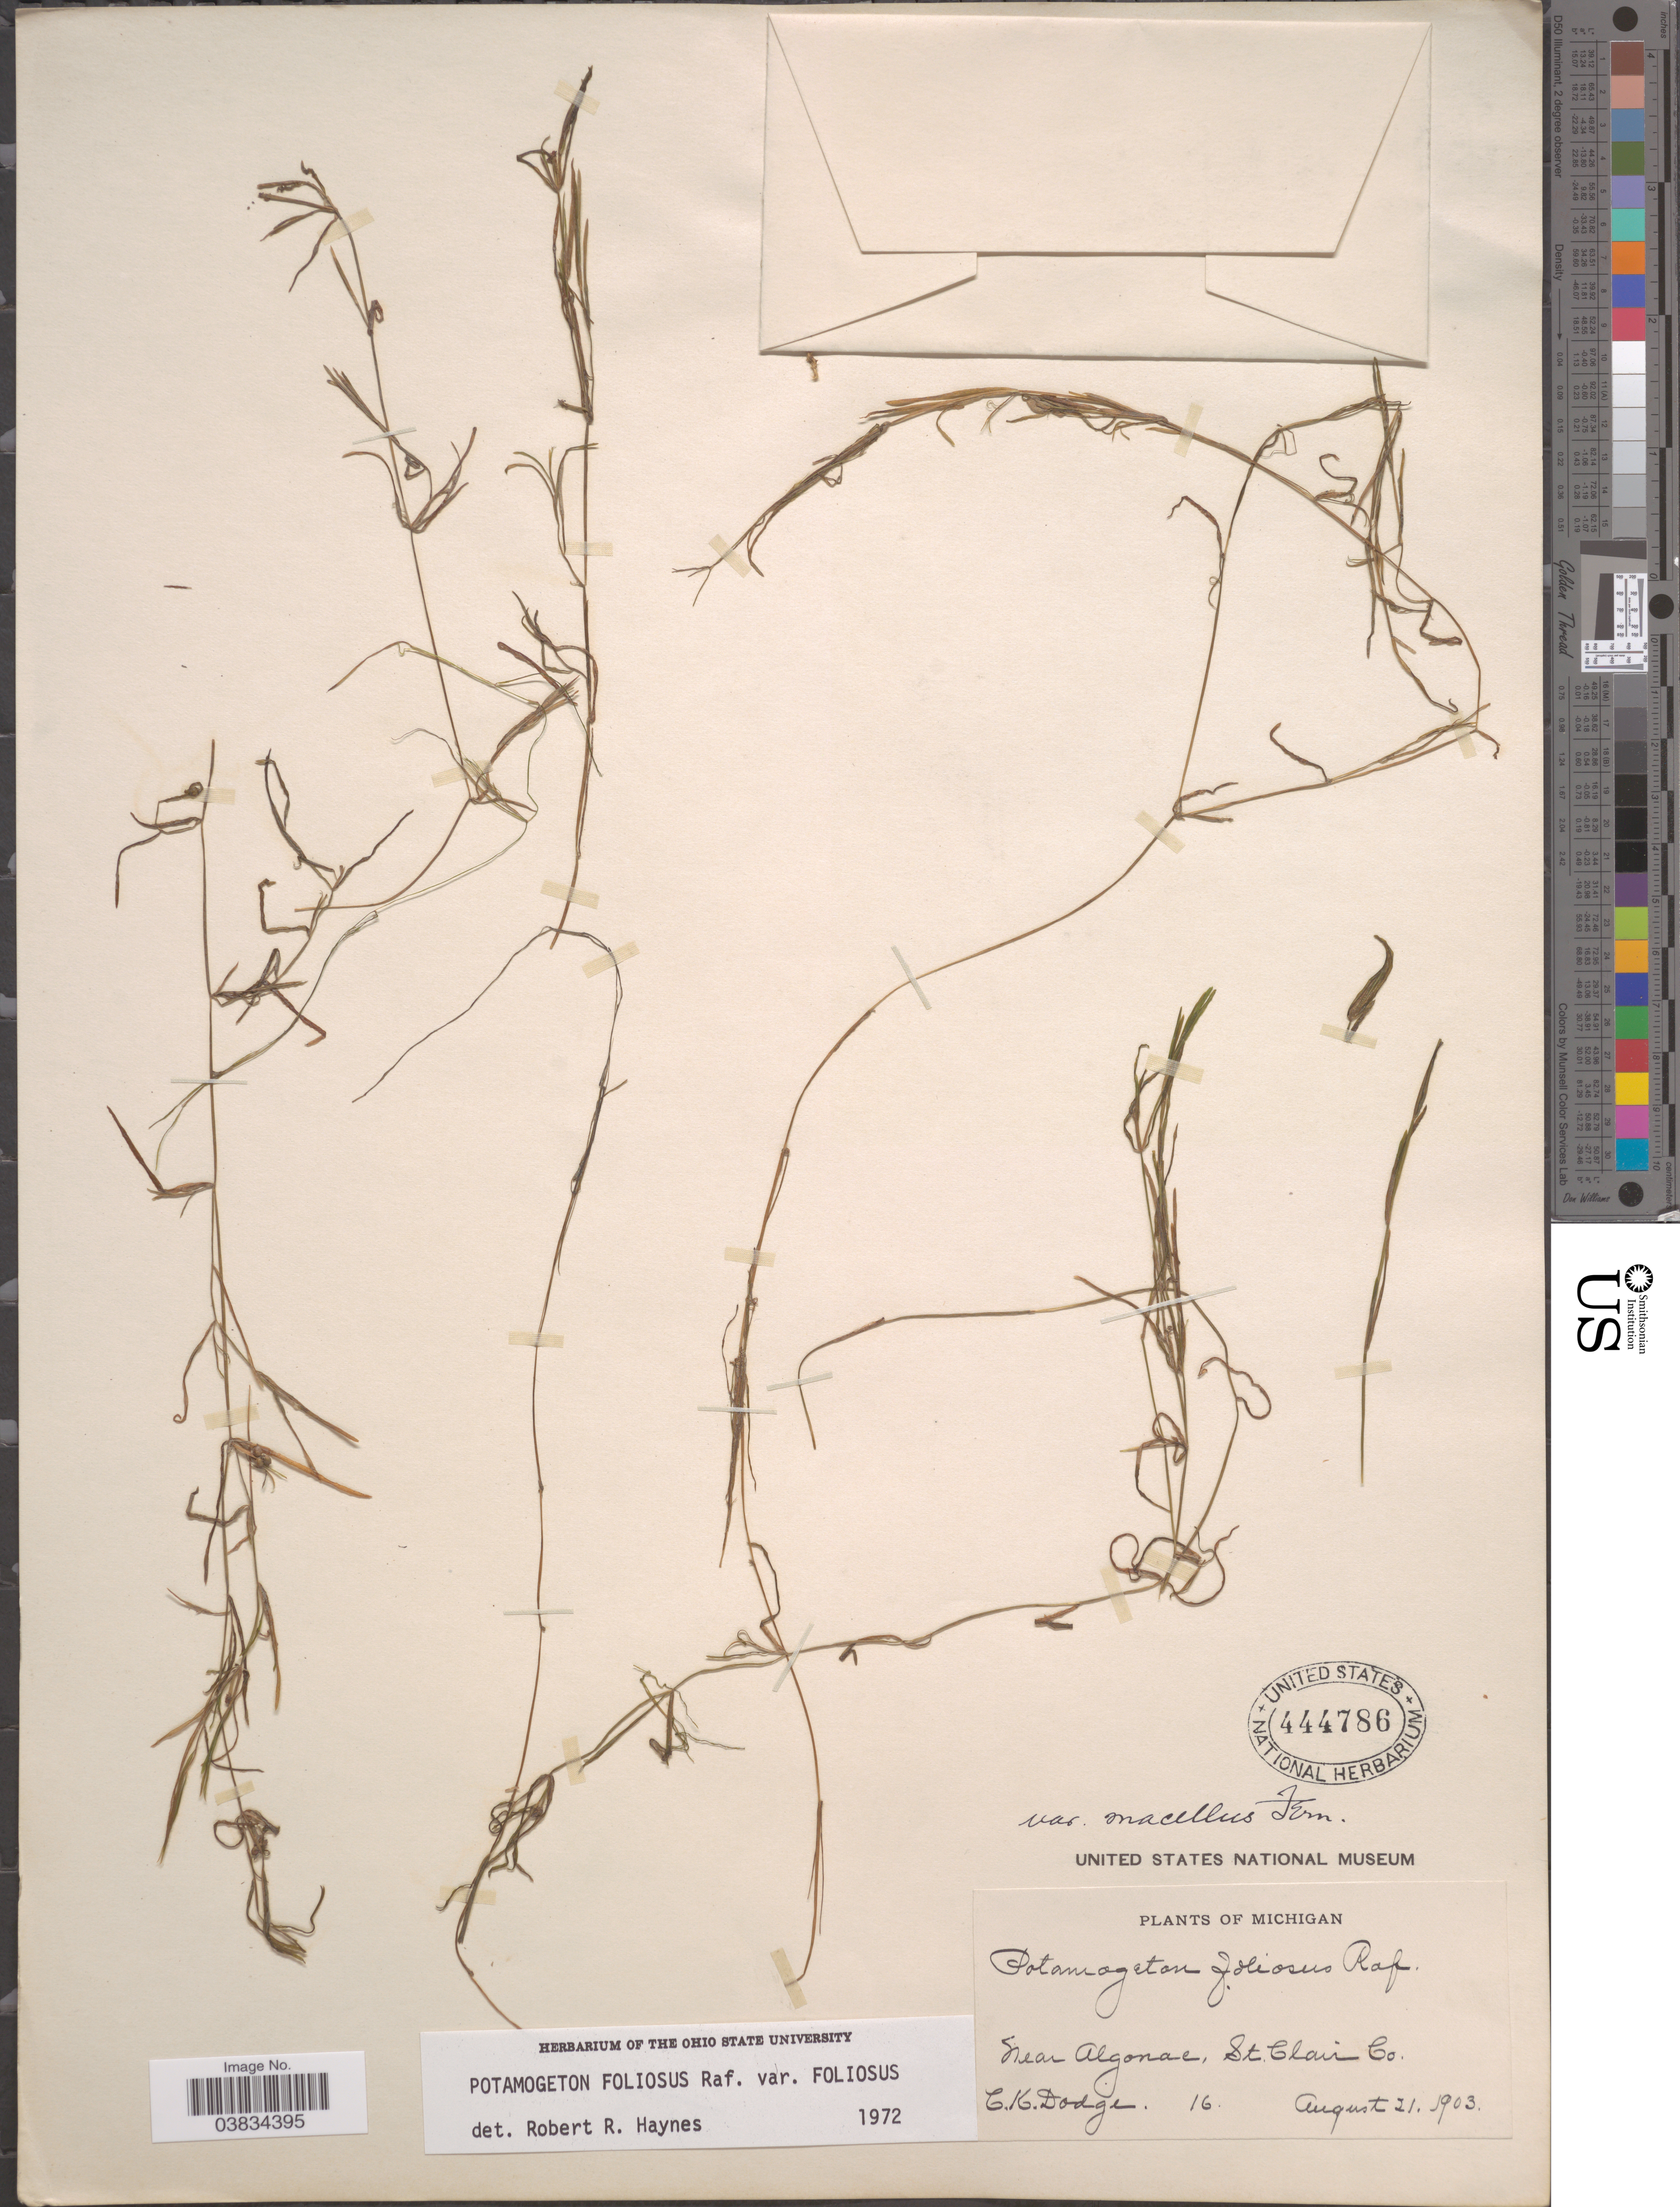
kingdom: Plantae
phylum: Tracheophyta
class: Liliopsida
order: Alismatales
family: Potamogetonaceae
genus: Potamogeton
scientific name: Potamogeton foliosus var. foliosus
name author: Raf.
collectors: C. Dodge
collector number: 16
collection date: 1903-08-21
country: United States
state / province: Michigan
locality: Near Algonae, St. Clair Co.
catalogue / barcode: US 444786